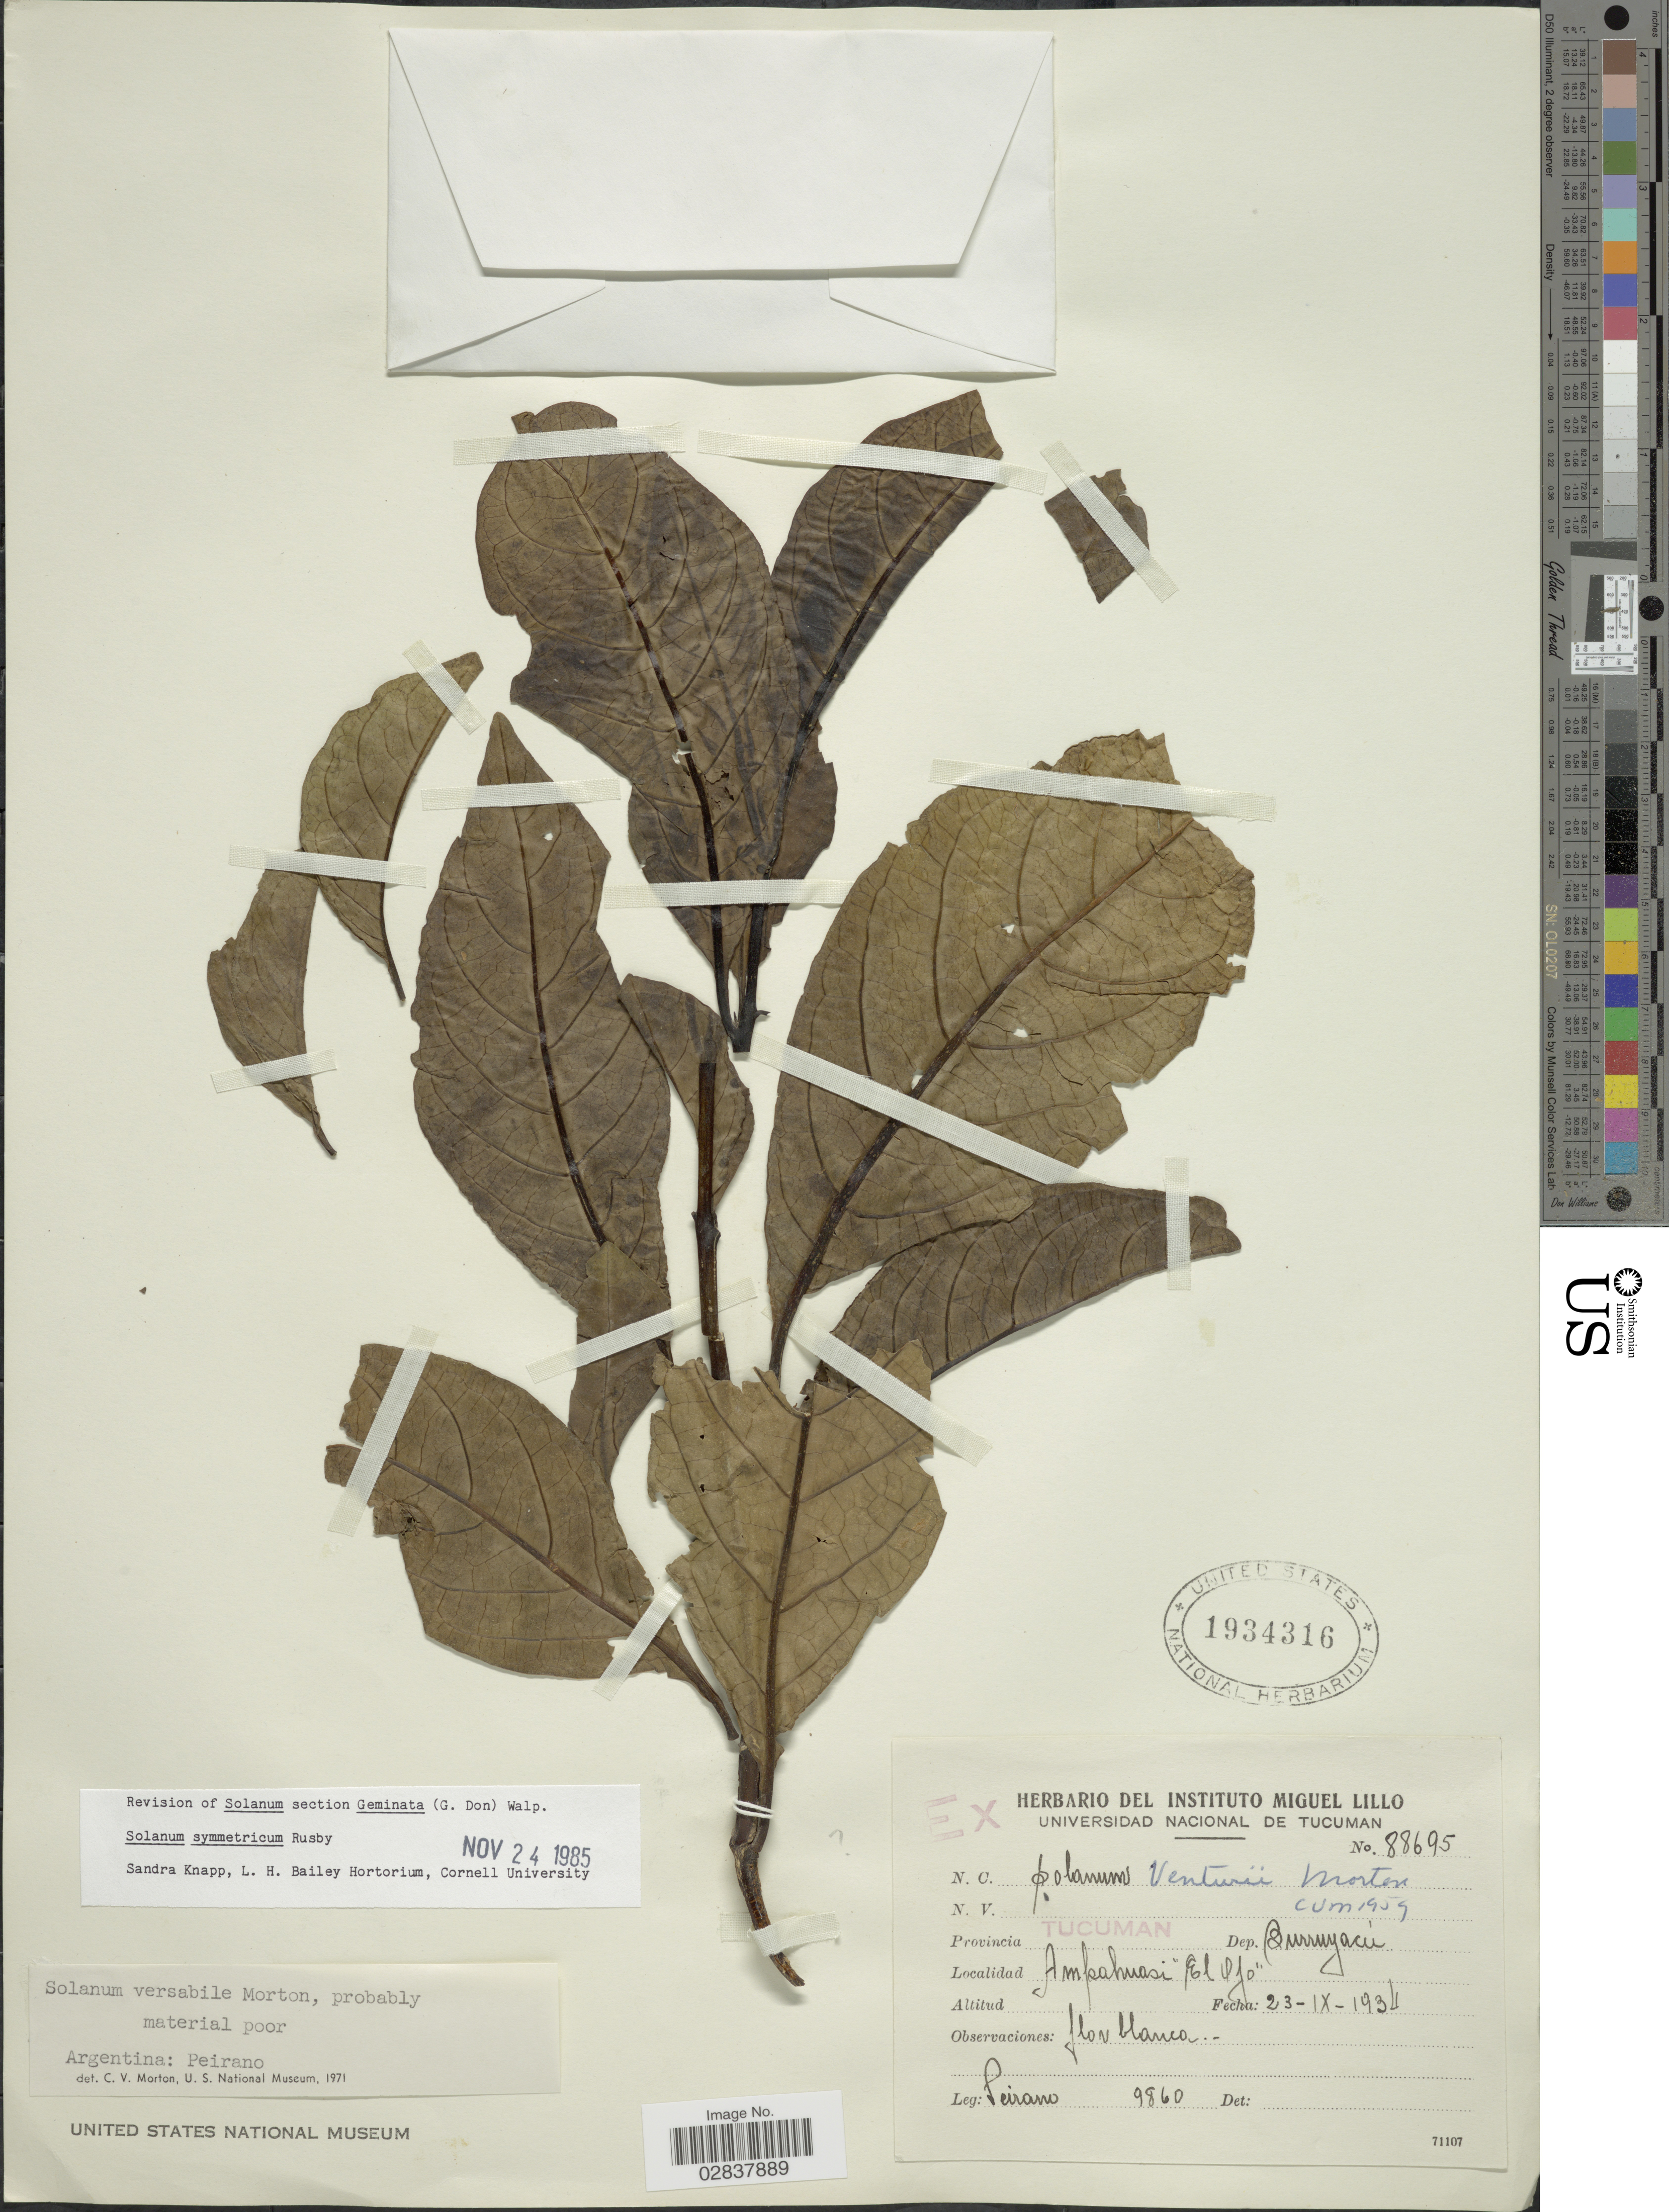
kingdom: Plantae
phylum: Tracheophyta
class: Magnoliopsida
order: Solanales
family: Solanaceae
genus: Solanum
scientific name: Solanum symmetricum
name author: Rusby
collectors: Seirano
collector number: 9860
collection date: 1934-09-23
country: Argentina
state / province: Tucuman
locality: Dep. Burruyacú, Ampahuasi 'El Ojo'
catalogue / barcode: US 1934316